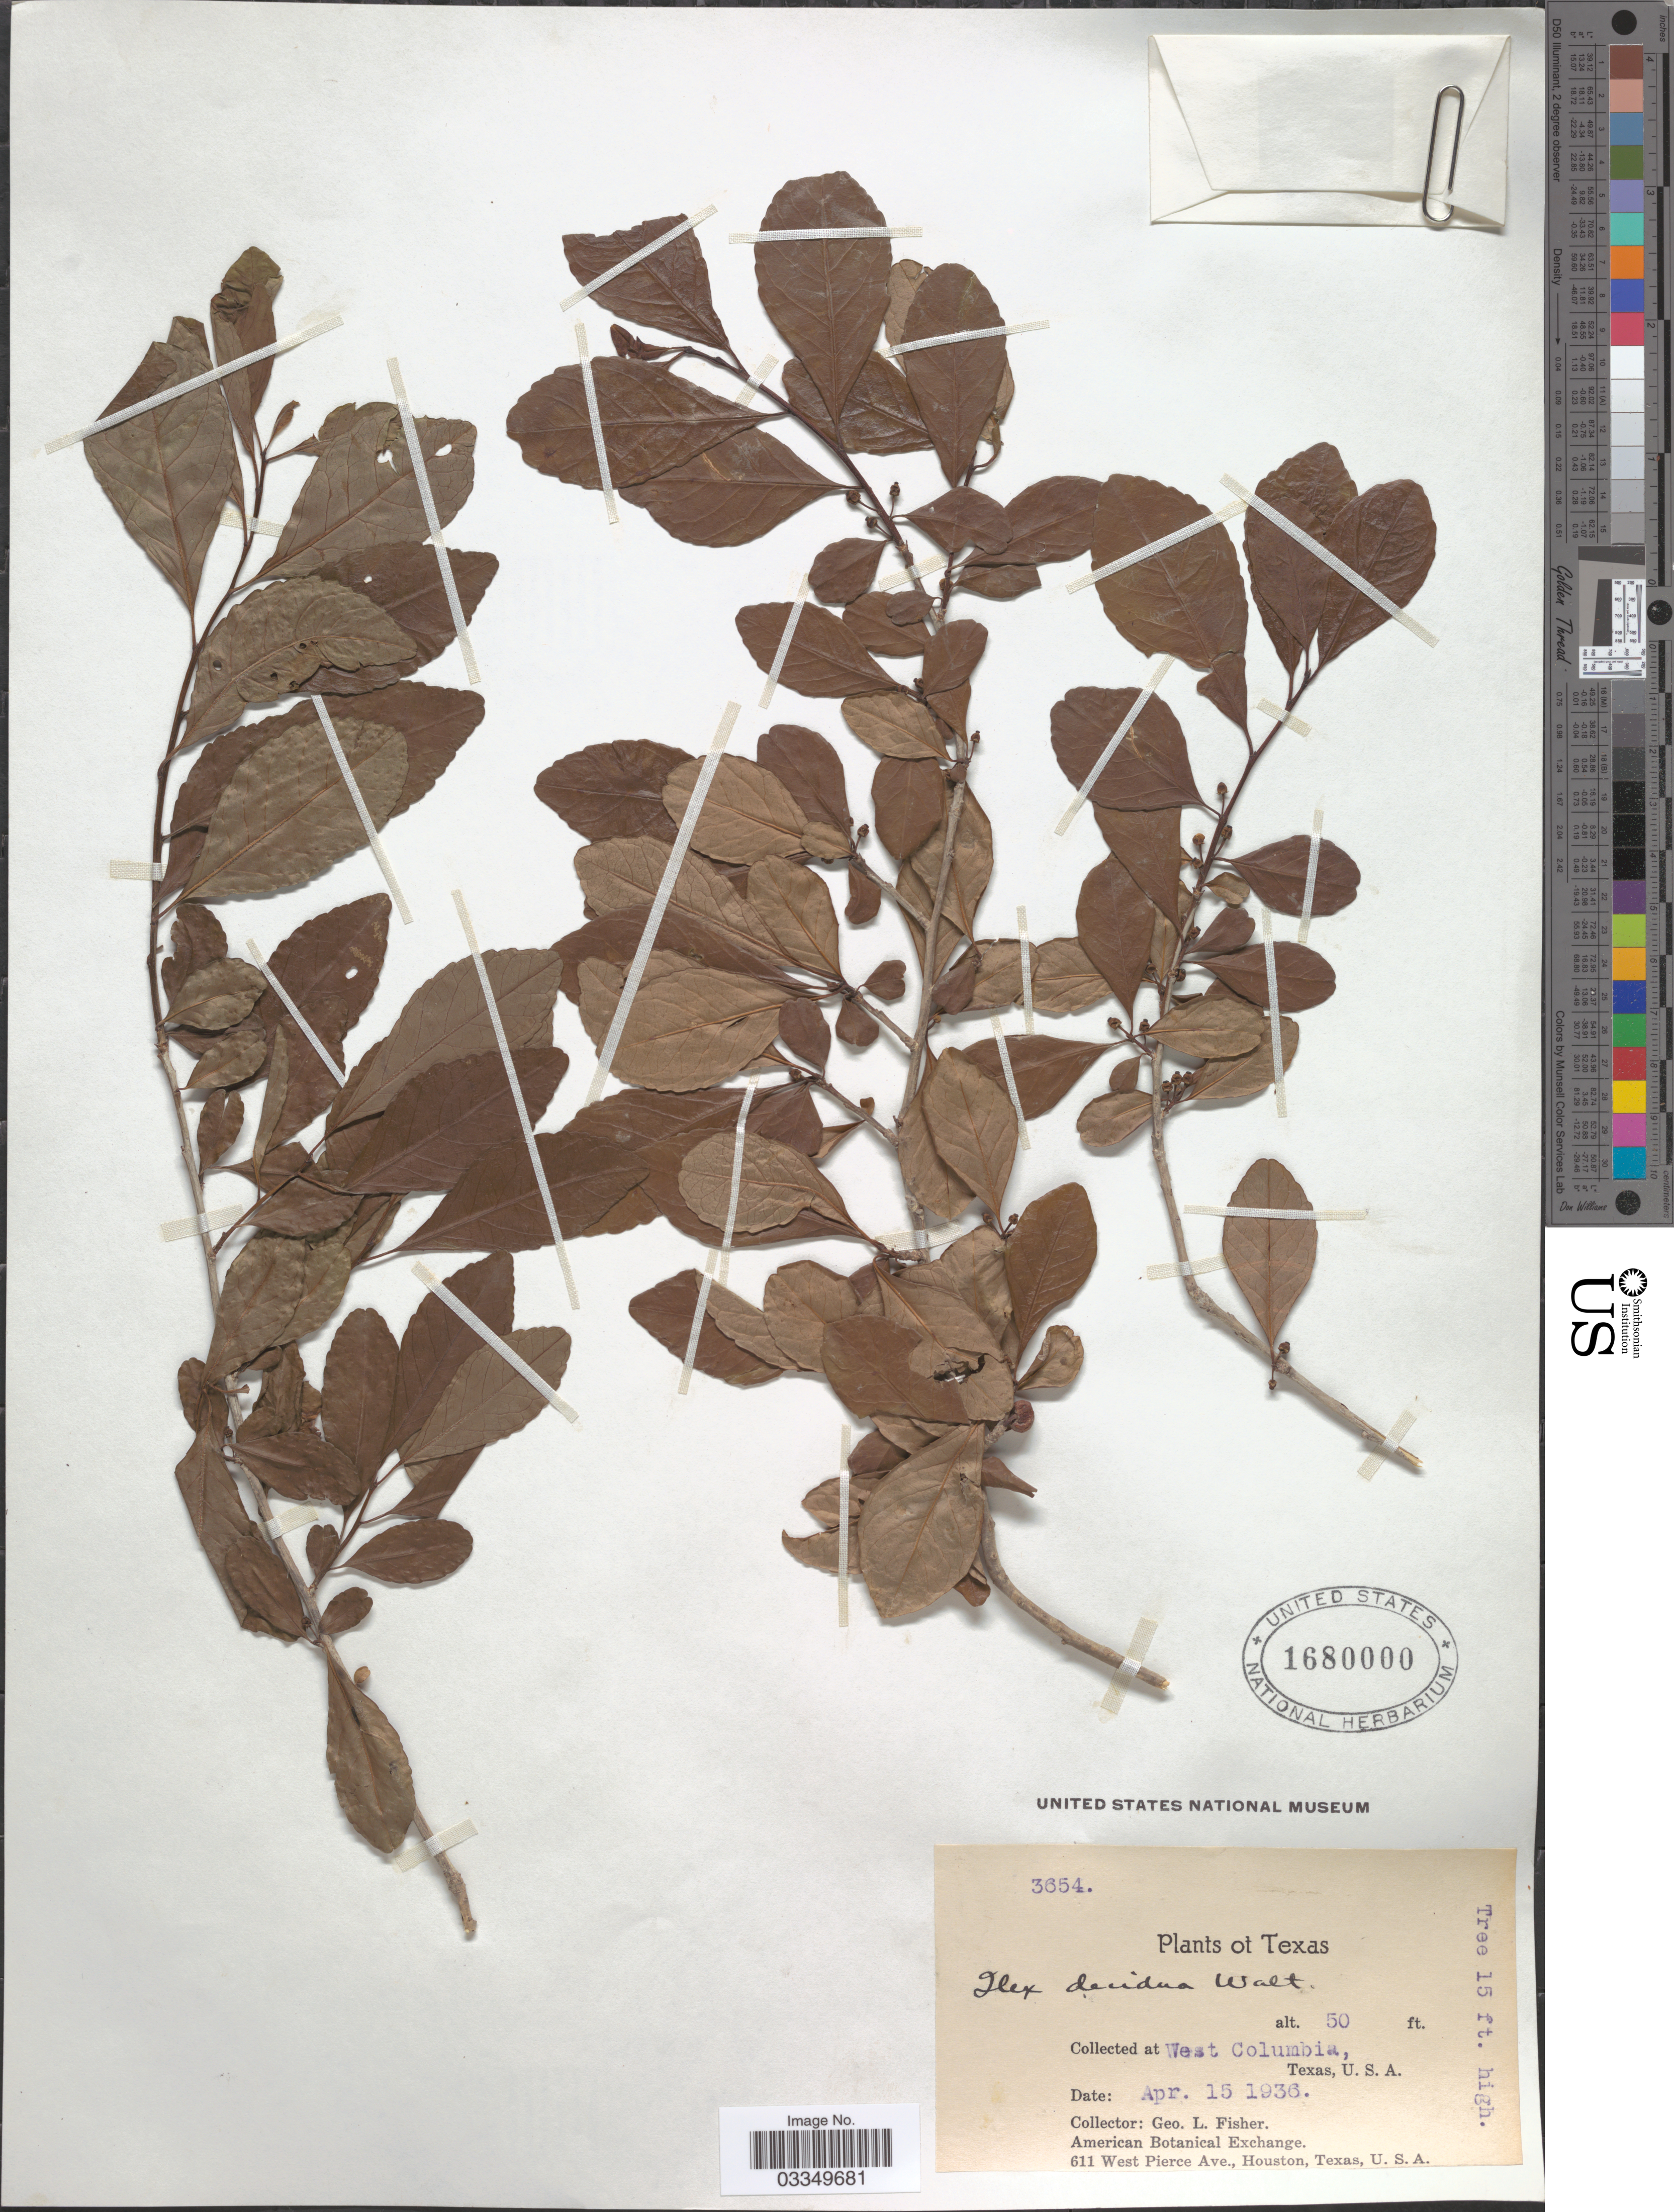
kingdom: Plantae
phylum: Tracheophyta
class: Magnoliopsida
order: Aquifoliales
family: Aquifoliaceae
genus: Ilex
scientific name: Ilex decidua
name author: Walter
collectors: G. L. Fisher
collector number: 3654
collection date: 1936-04-15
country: United States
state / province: Texas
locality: West Columbia.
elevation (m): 15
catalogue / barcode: US 1680000